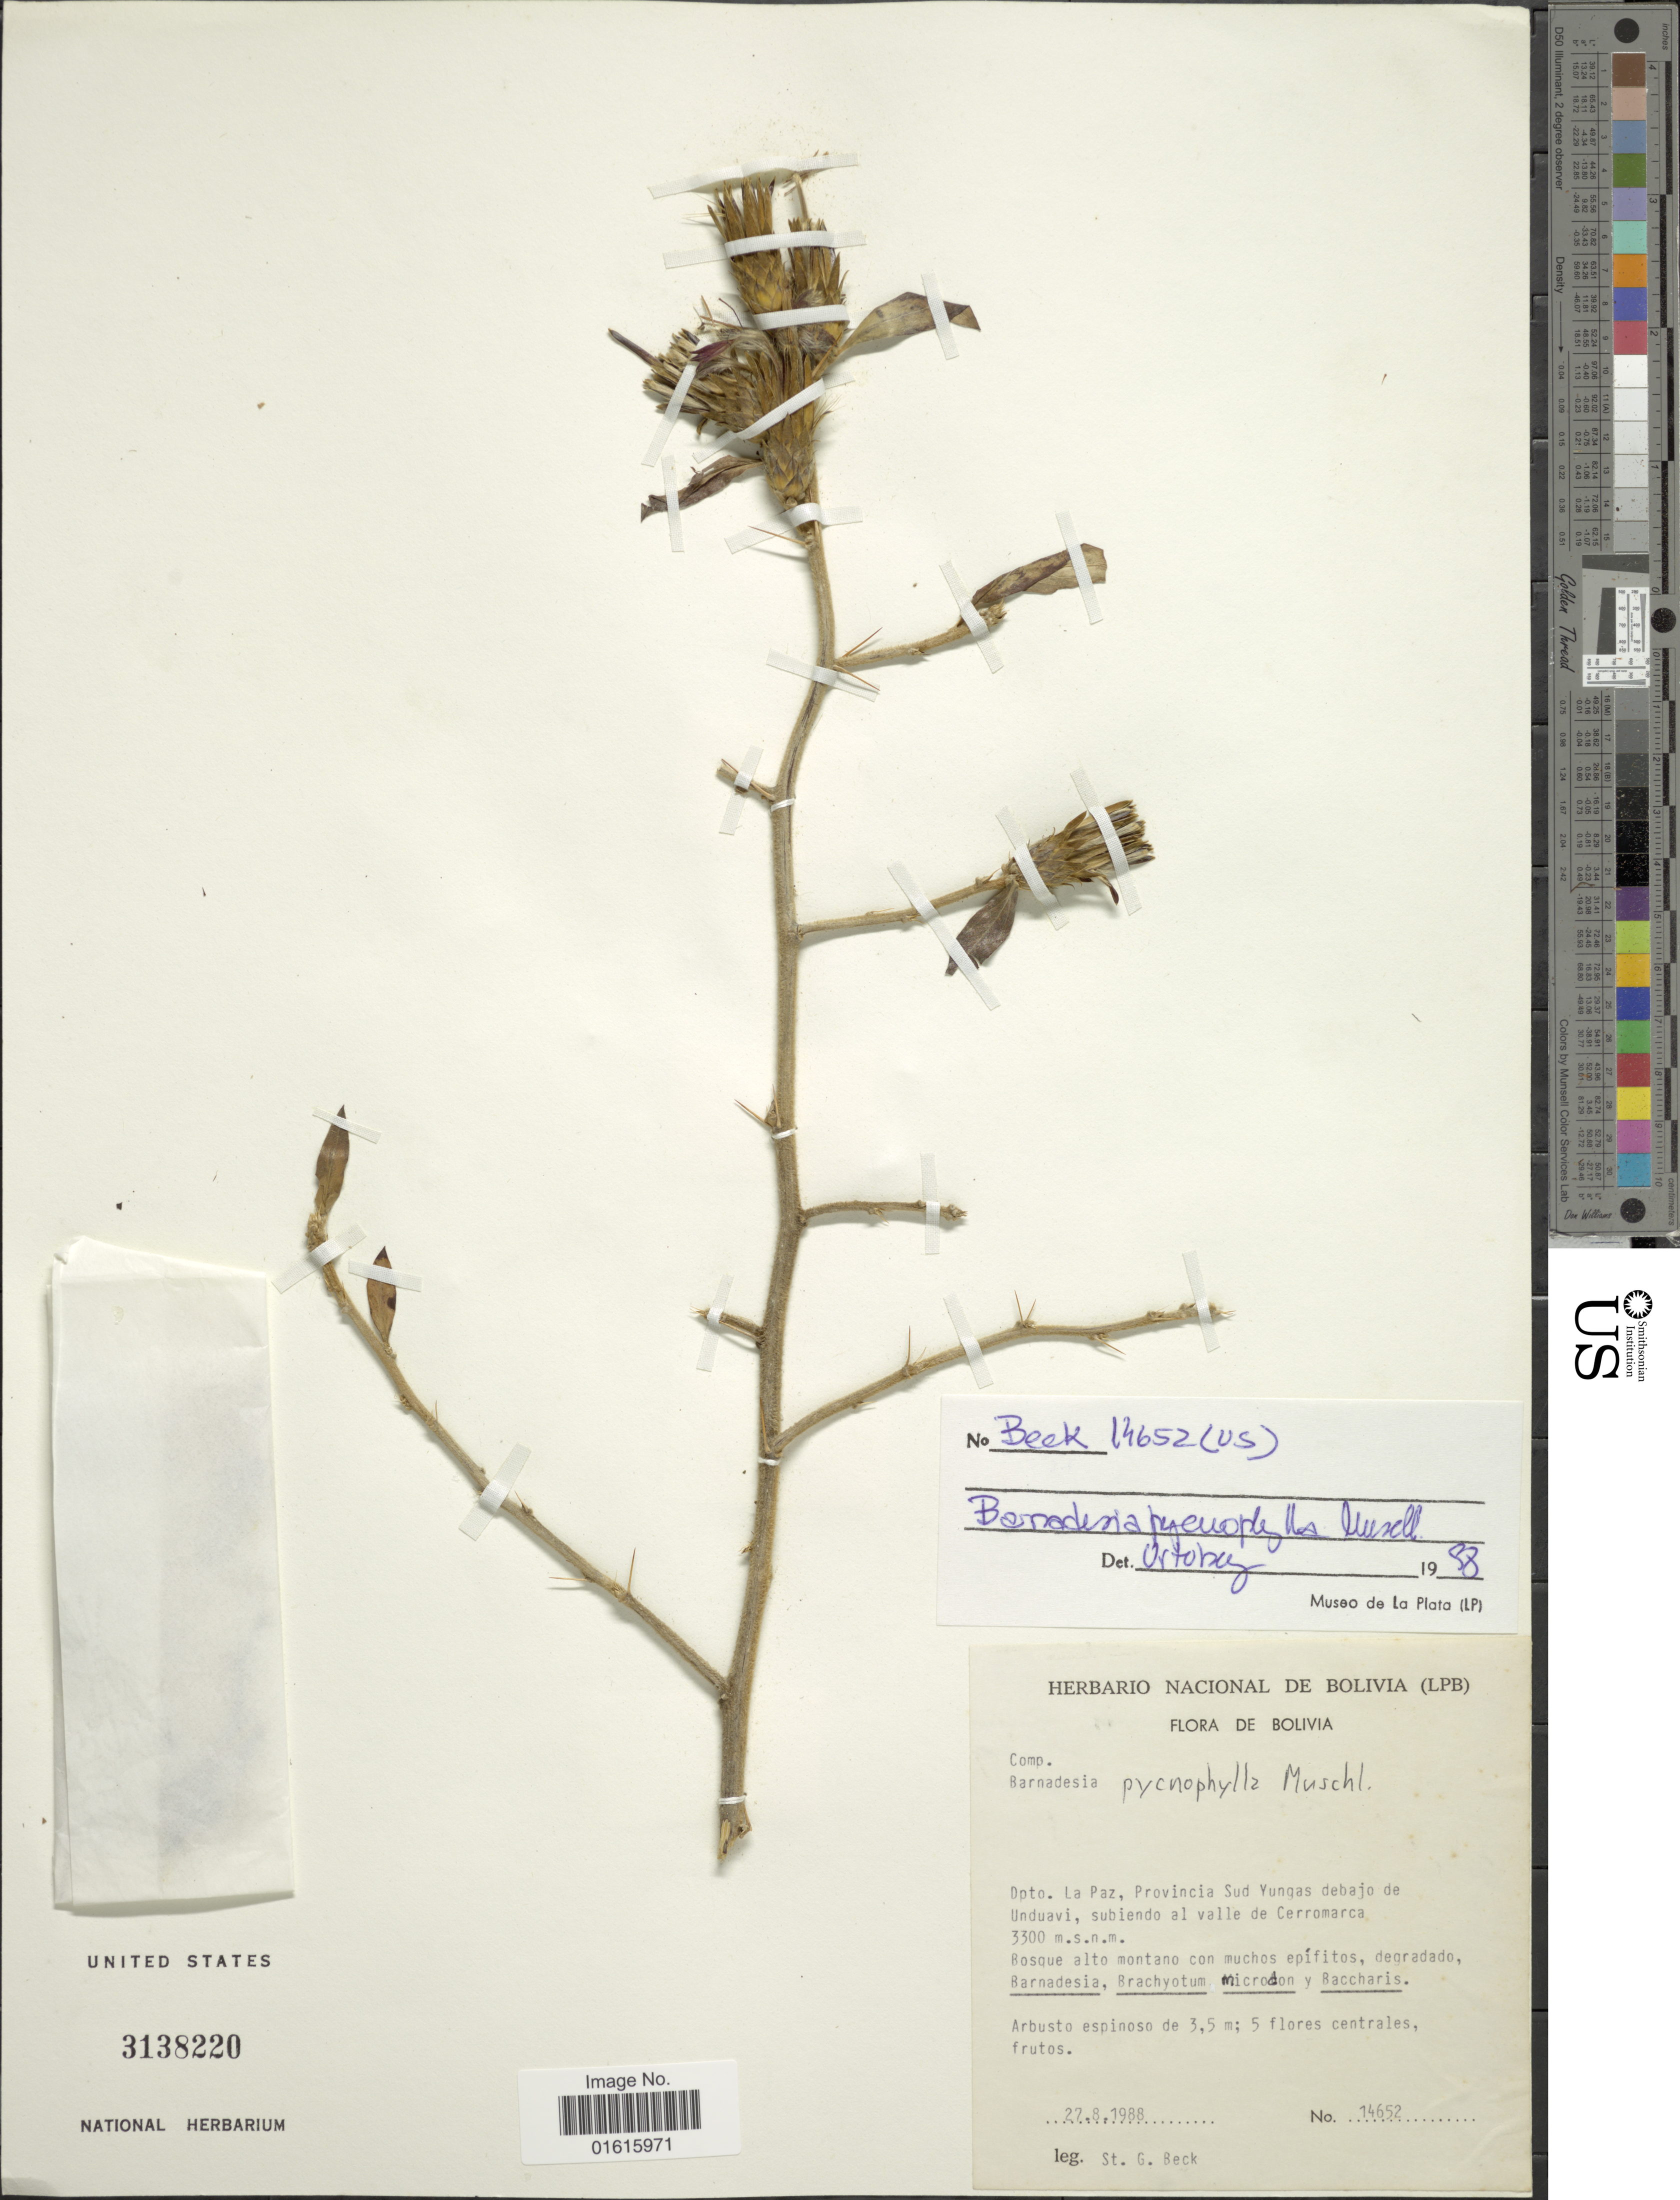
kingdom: Plantae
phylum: Tracheophyta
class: Magnoliopsida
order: Asterales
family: Asteraceae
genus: Barnadesia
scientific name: Barnadesia pycnophylla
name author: Muschl.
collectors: S. G. Beck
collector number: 14652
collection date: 1988-08-22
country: Bolivia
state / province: La Paz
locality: Provincia Sud Yungas debajo de Unduavi, subiendo al valle de Cerromarca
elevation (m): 3300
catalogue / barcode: US 3138220